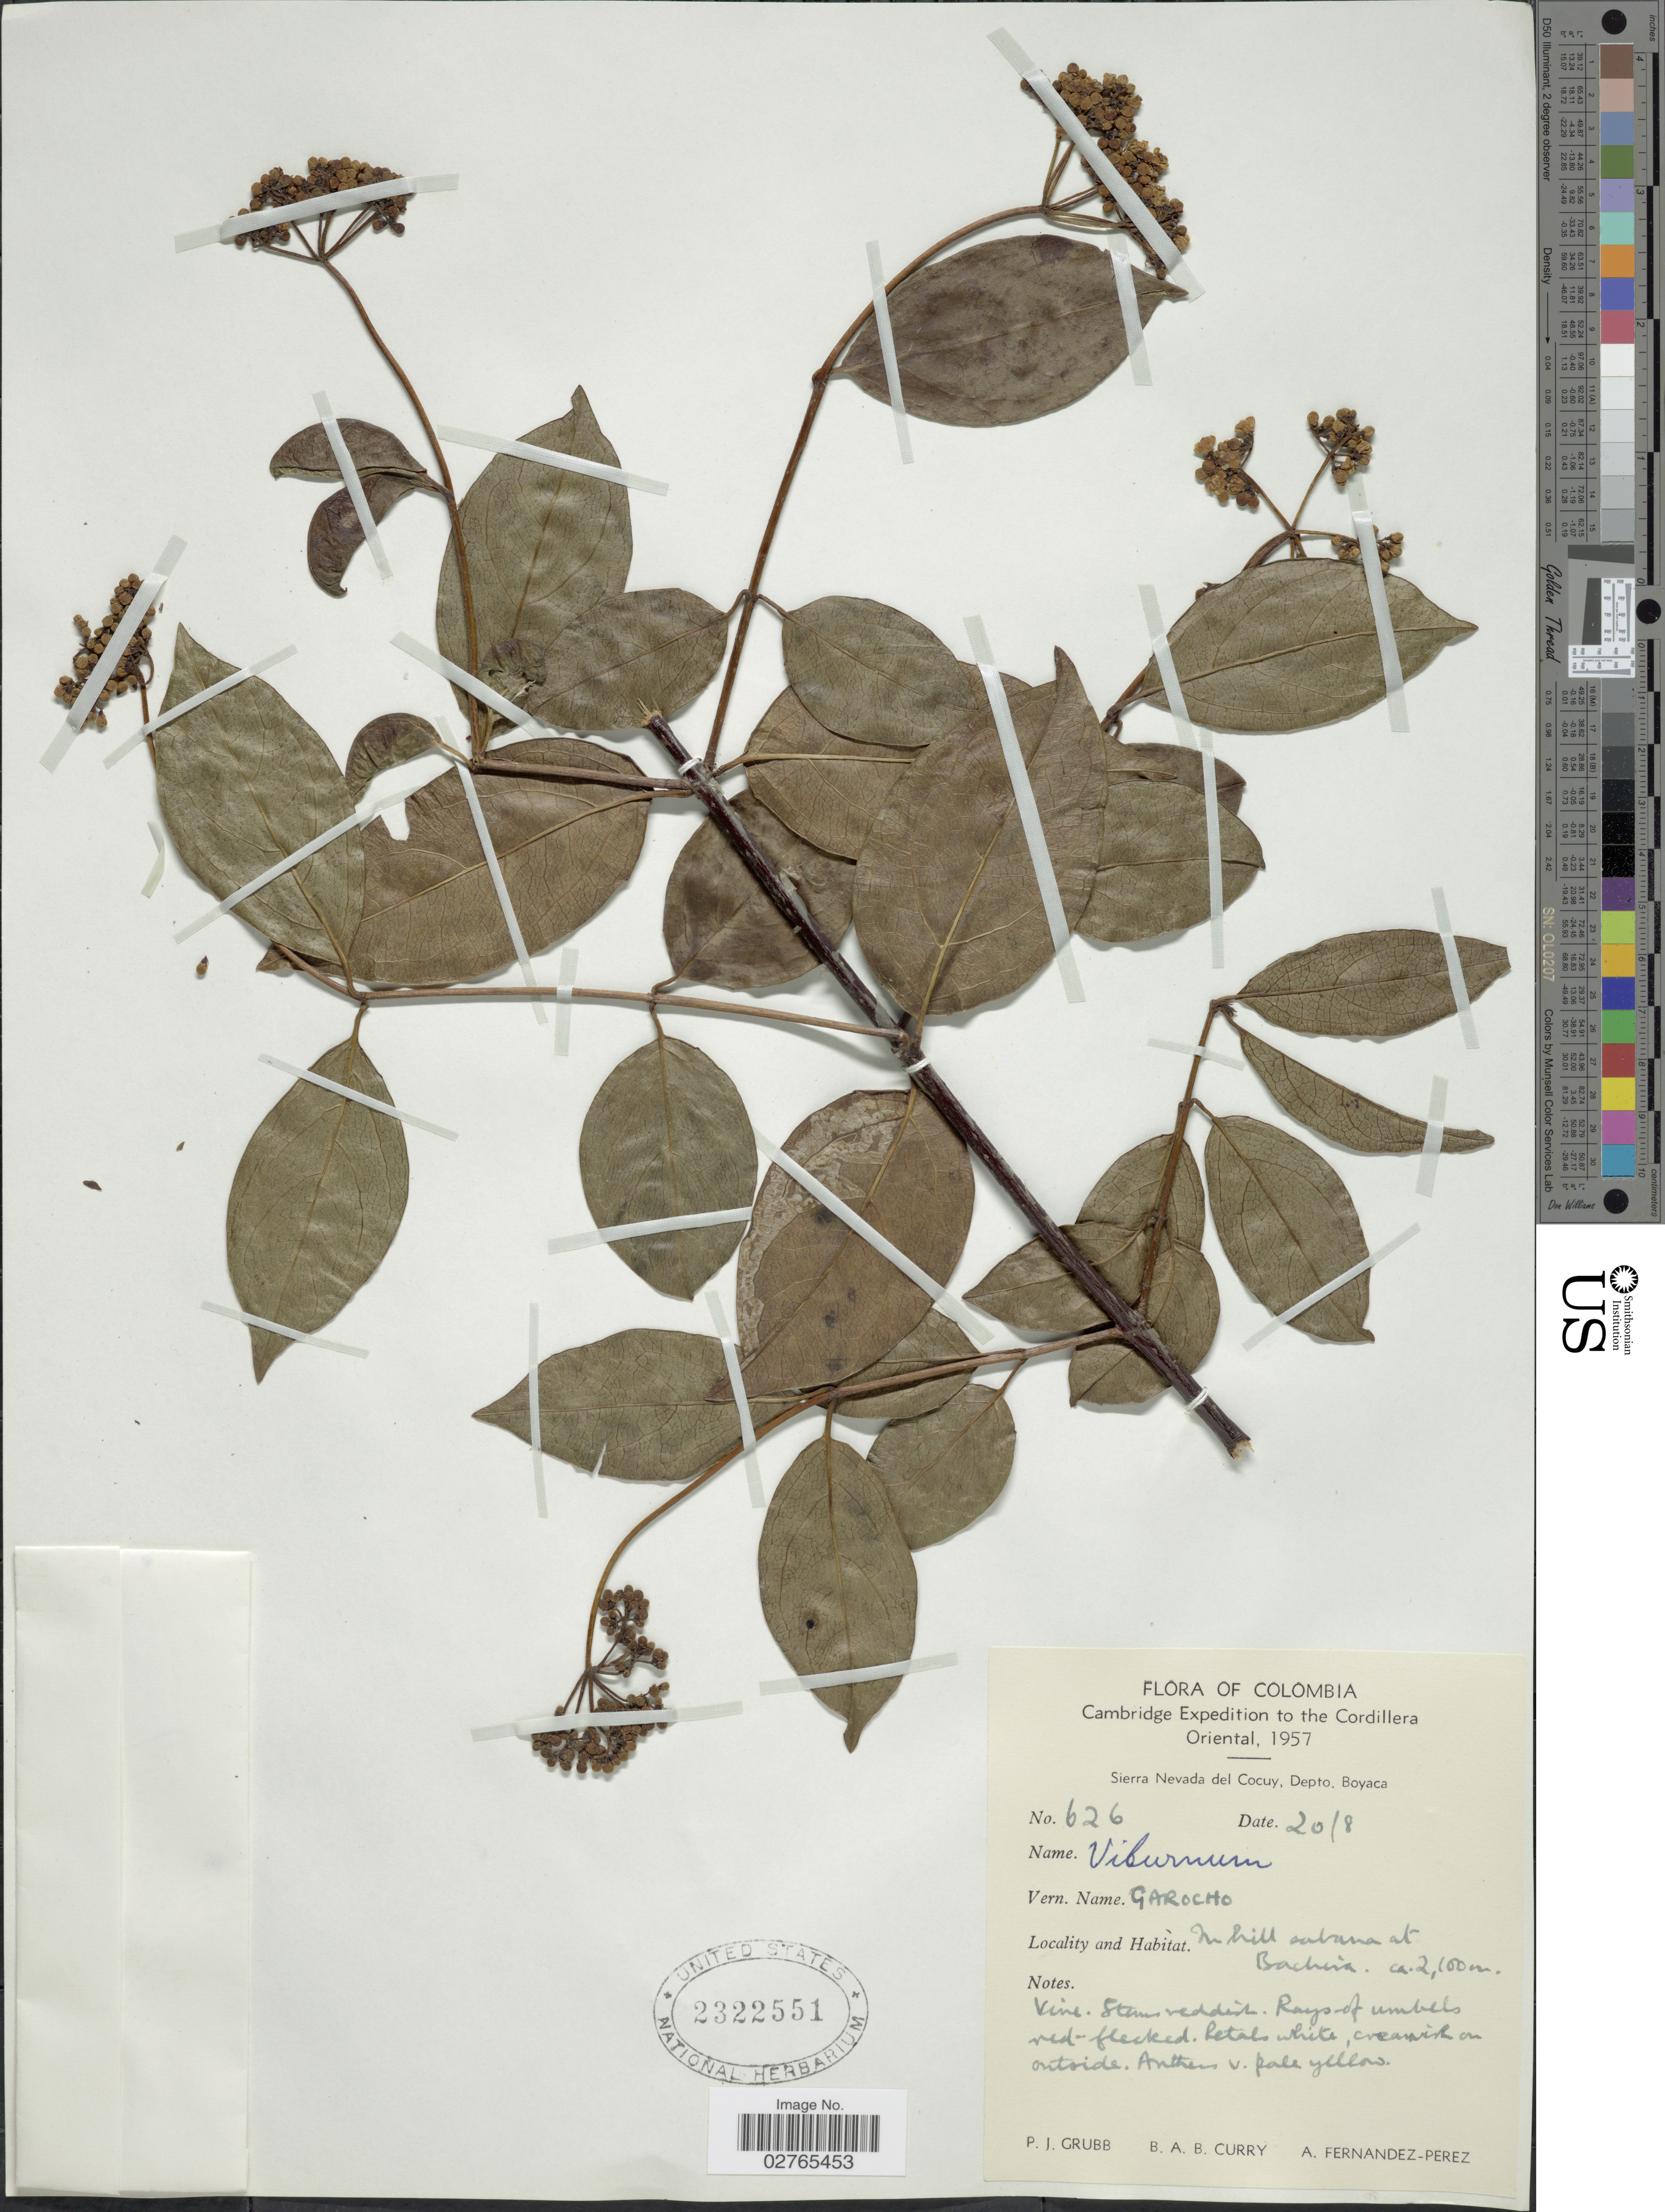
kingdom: Plantae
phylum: Tracheophyta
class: Magnoliopsida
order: Dipsacales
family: Viburnaceae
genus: Viburnum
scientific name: Viburnum sp.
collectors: P. J. Grubb, B. A. B. Curry & A. Fernández-Pérez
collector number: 626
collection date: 1957-08-20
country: Colombia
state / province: Boyacá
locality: The Cordillera Oriental. Sierra Nevada del Cocuy, Depto. Boyaca. In hill savana at Bachira.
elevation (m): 2100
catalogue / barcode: US 2322551